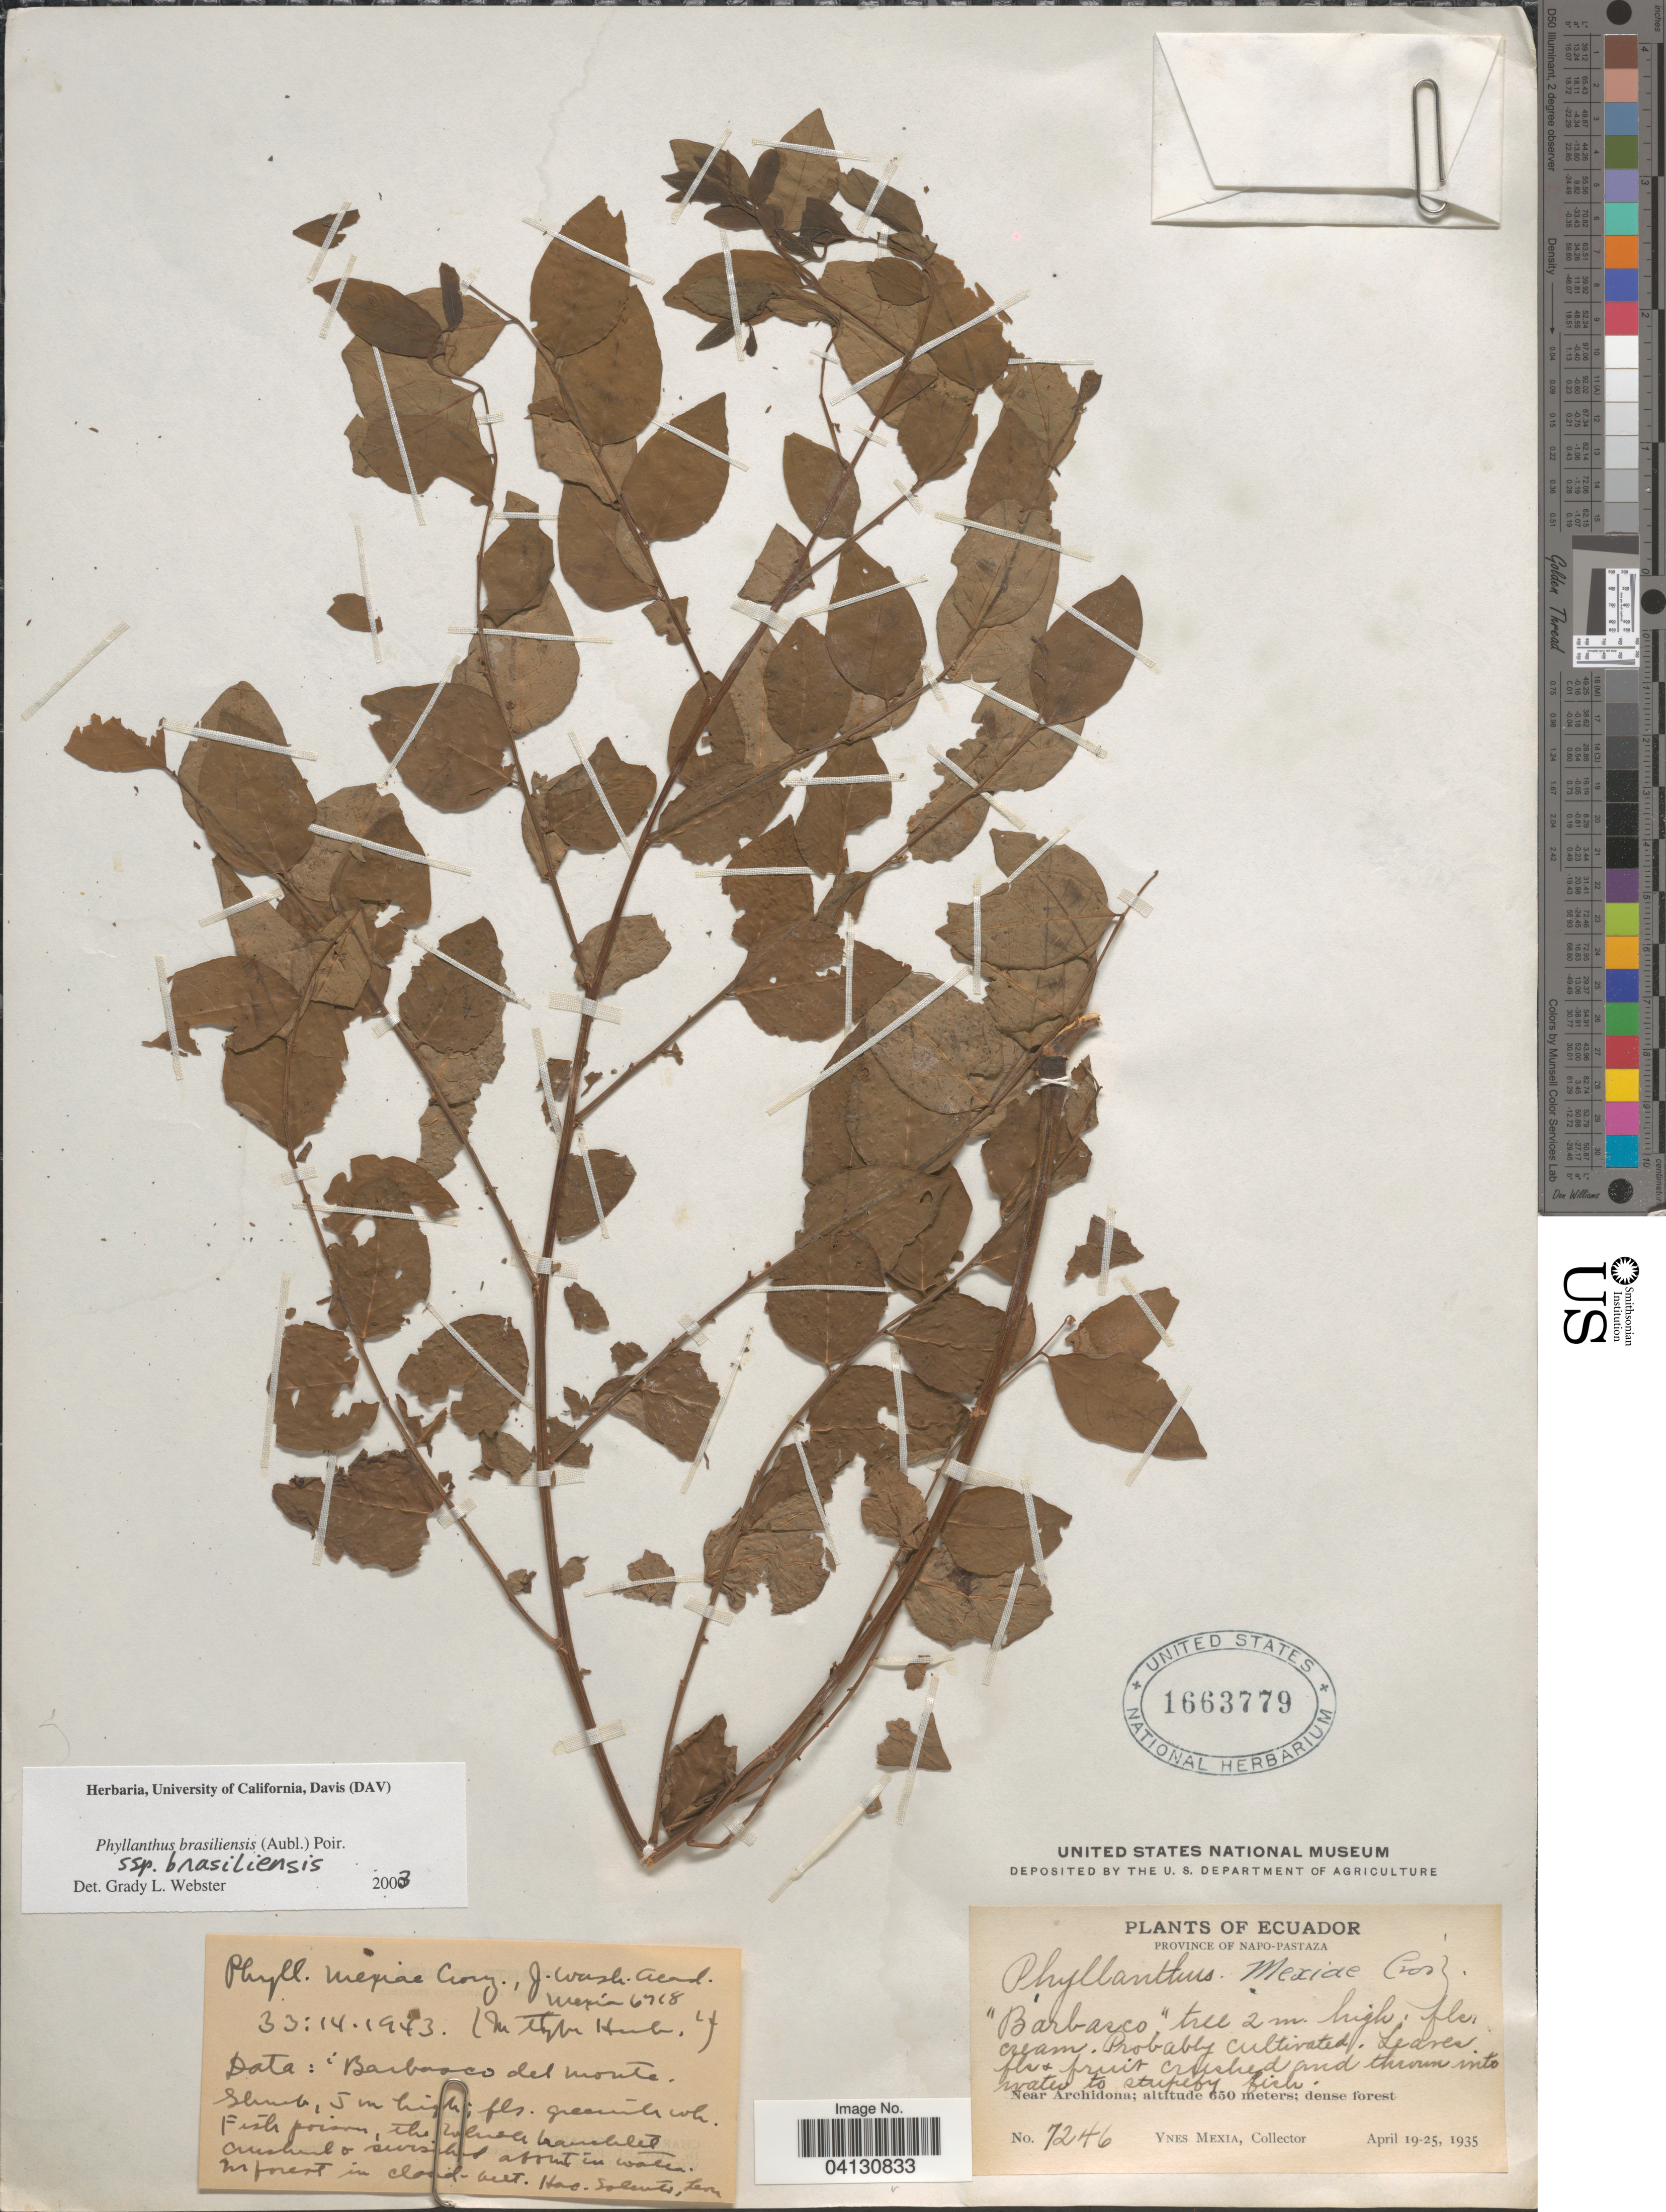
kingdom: Plantae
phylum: Tracheophyta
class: Magnoliopsida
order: Malpighiales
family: Phyllanthaceae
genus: Phyllanthus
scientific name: Phyllanthus brasiliensis subsp. brasiliensis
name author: (Aubl.) Poir.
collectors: Y. Mexia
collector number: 7246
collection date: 1935-04-19/1935-04-25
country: Ecuador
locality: Province of Napo-Pastaza. Probably cultivated. Near Archidona.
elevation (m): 650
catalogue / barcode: US 1663779